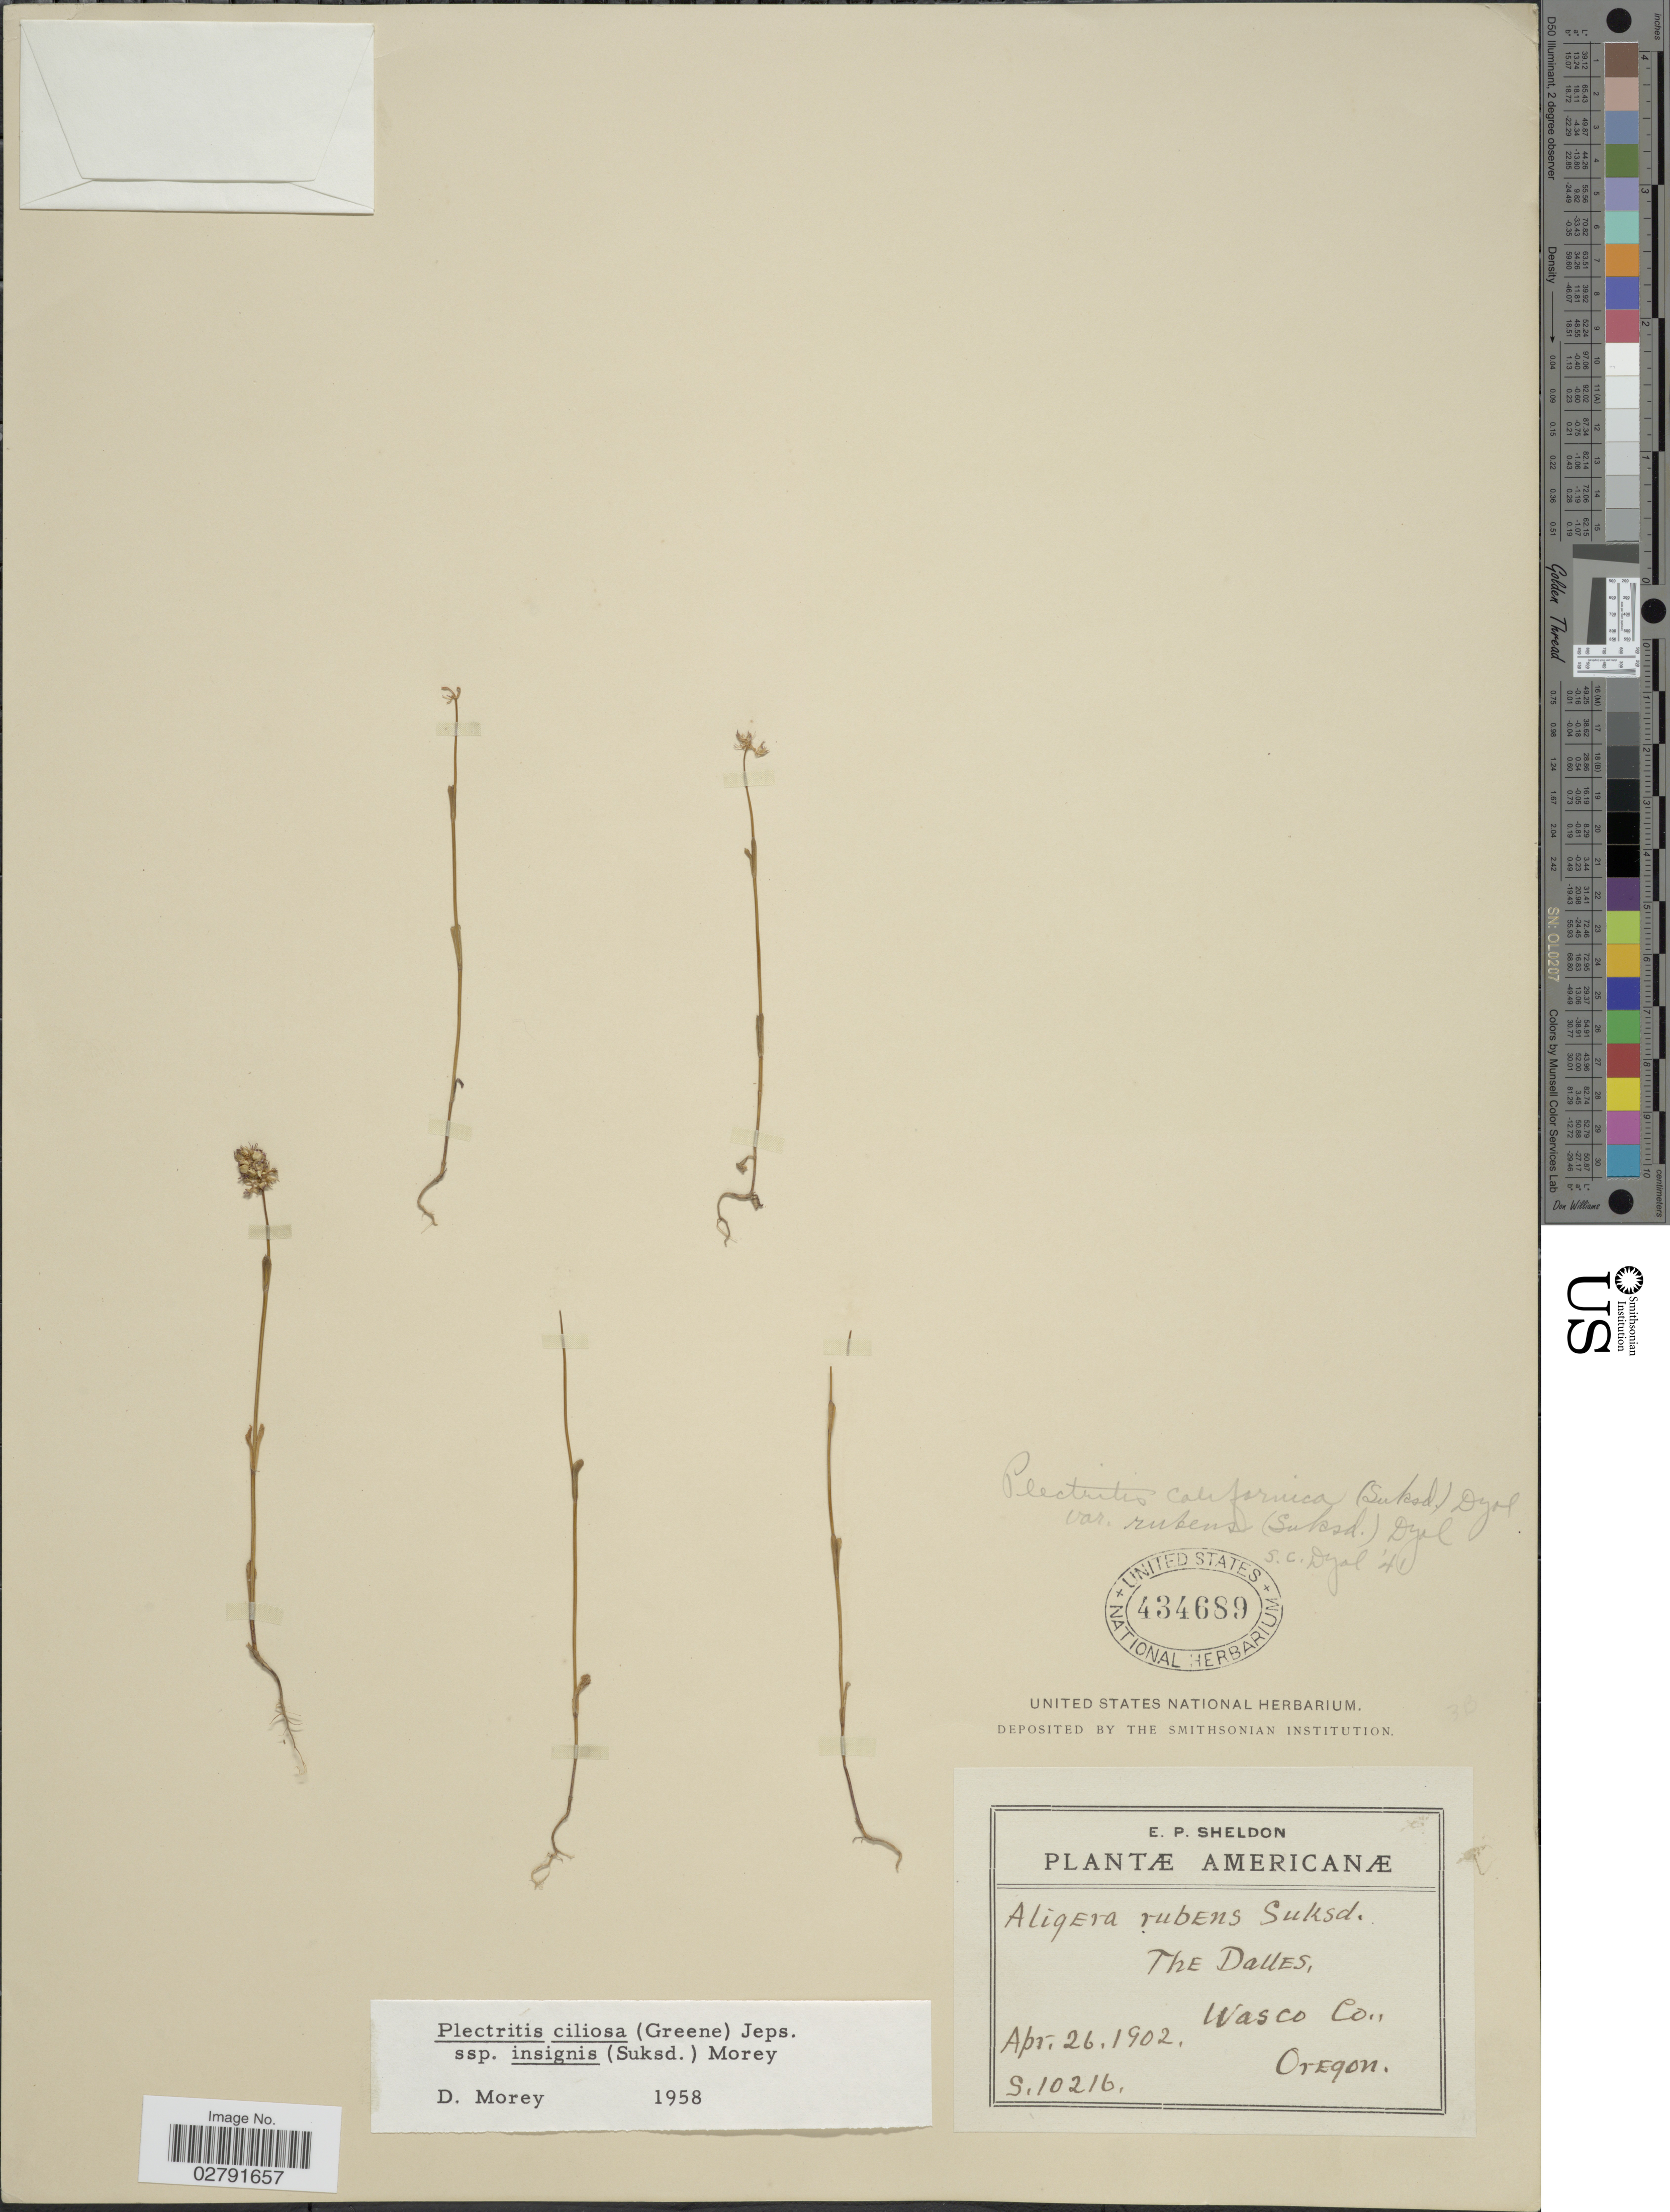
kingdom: Plantae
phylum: Tracheophyta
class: Magnoliopsida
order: Dipsacales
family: Caprifoliaceae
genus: Plectritis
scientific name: Plectritis ciliosa subsp. insignis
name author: (Suksd.) Morey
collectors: E. P. Sheldon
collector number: S10216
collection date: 1902-04-26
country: United States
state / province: Oregon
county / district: Wasco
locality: The Dalles, Wasco Co.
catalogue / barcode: US 434689